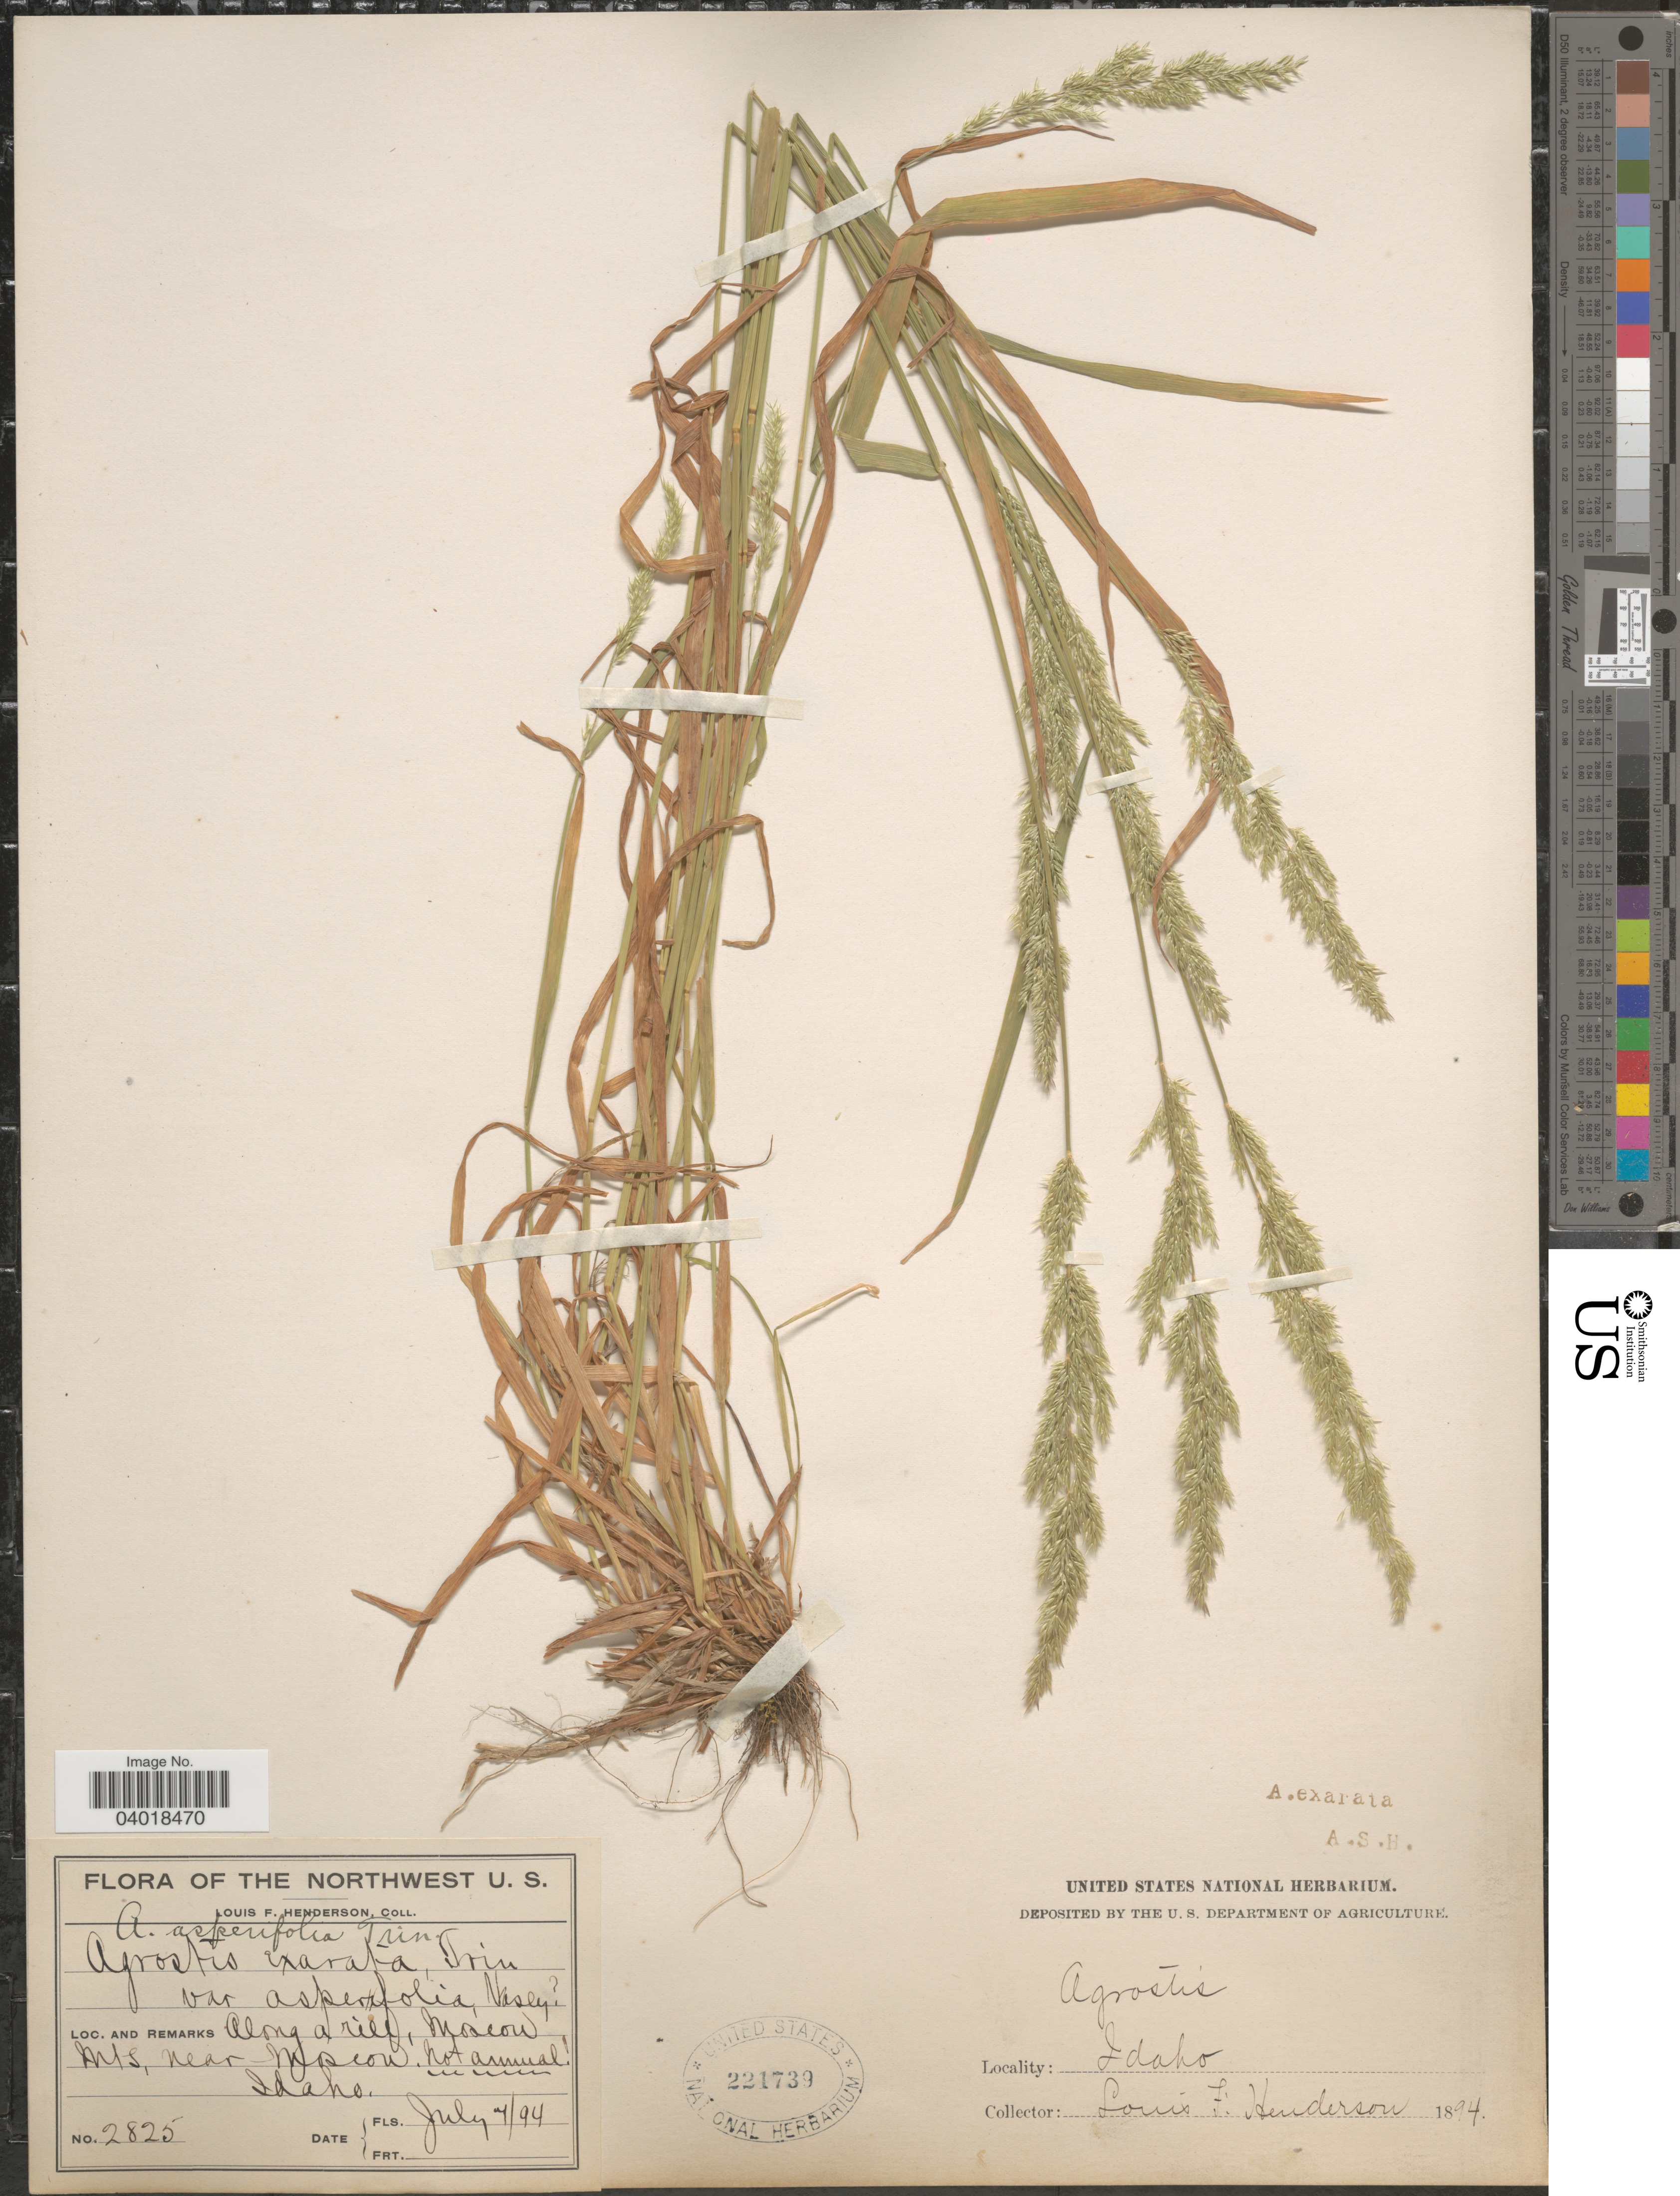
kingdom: Plantae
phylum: Tracheophyta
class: Liliopsida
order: Poales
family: Poaceae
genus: Agrostis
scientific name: Agrostis exarata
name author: Trin.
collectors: L. Henderson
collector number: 2825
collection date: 1894-07-07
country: United States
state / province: Idaho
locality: The Northwest U. S. Along a rill, Moscow Mts, near Moscow.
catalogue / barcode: US 221739